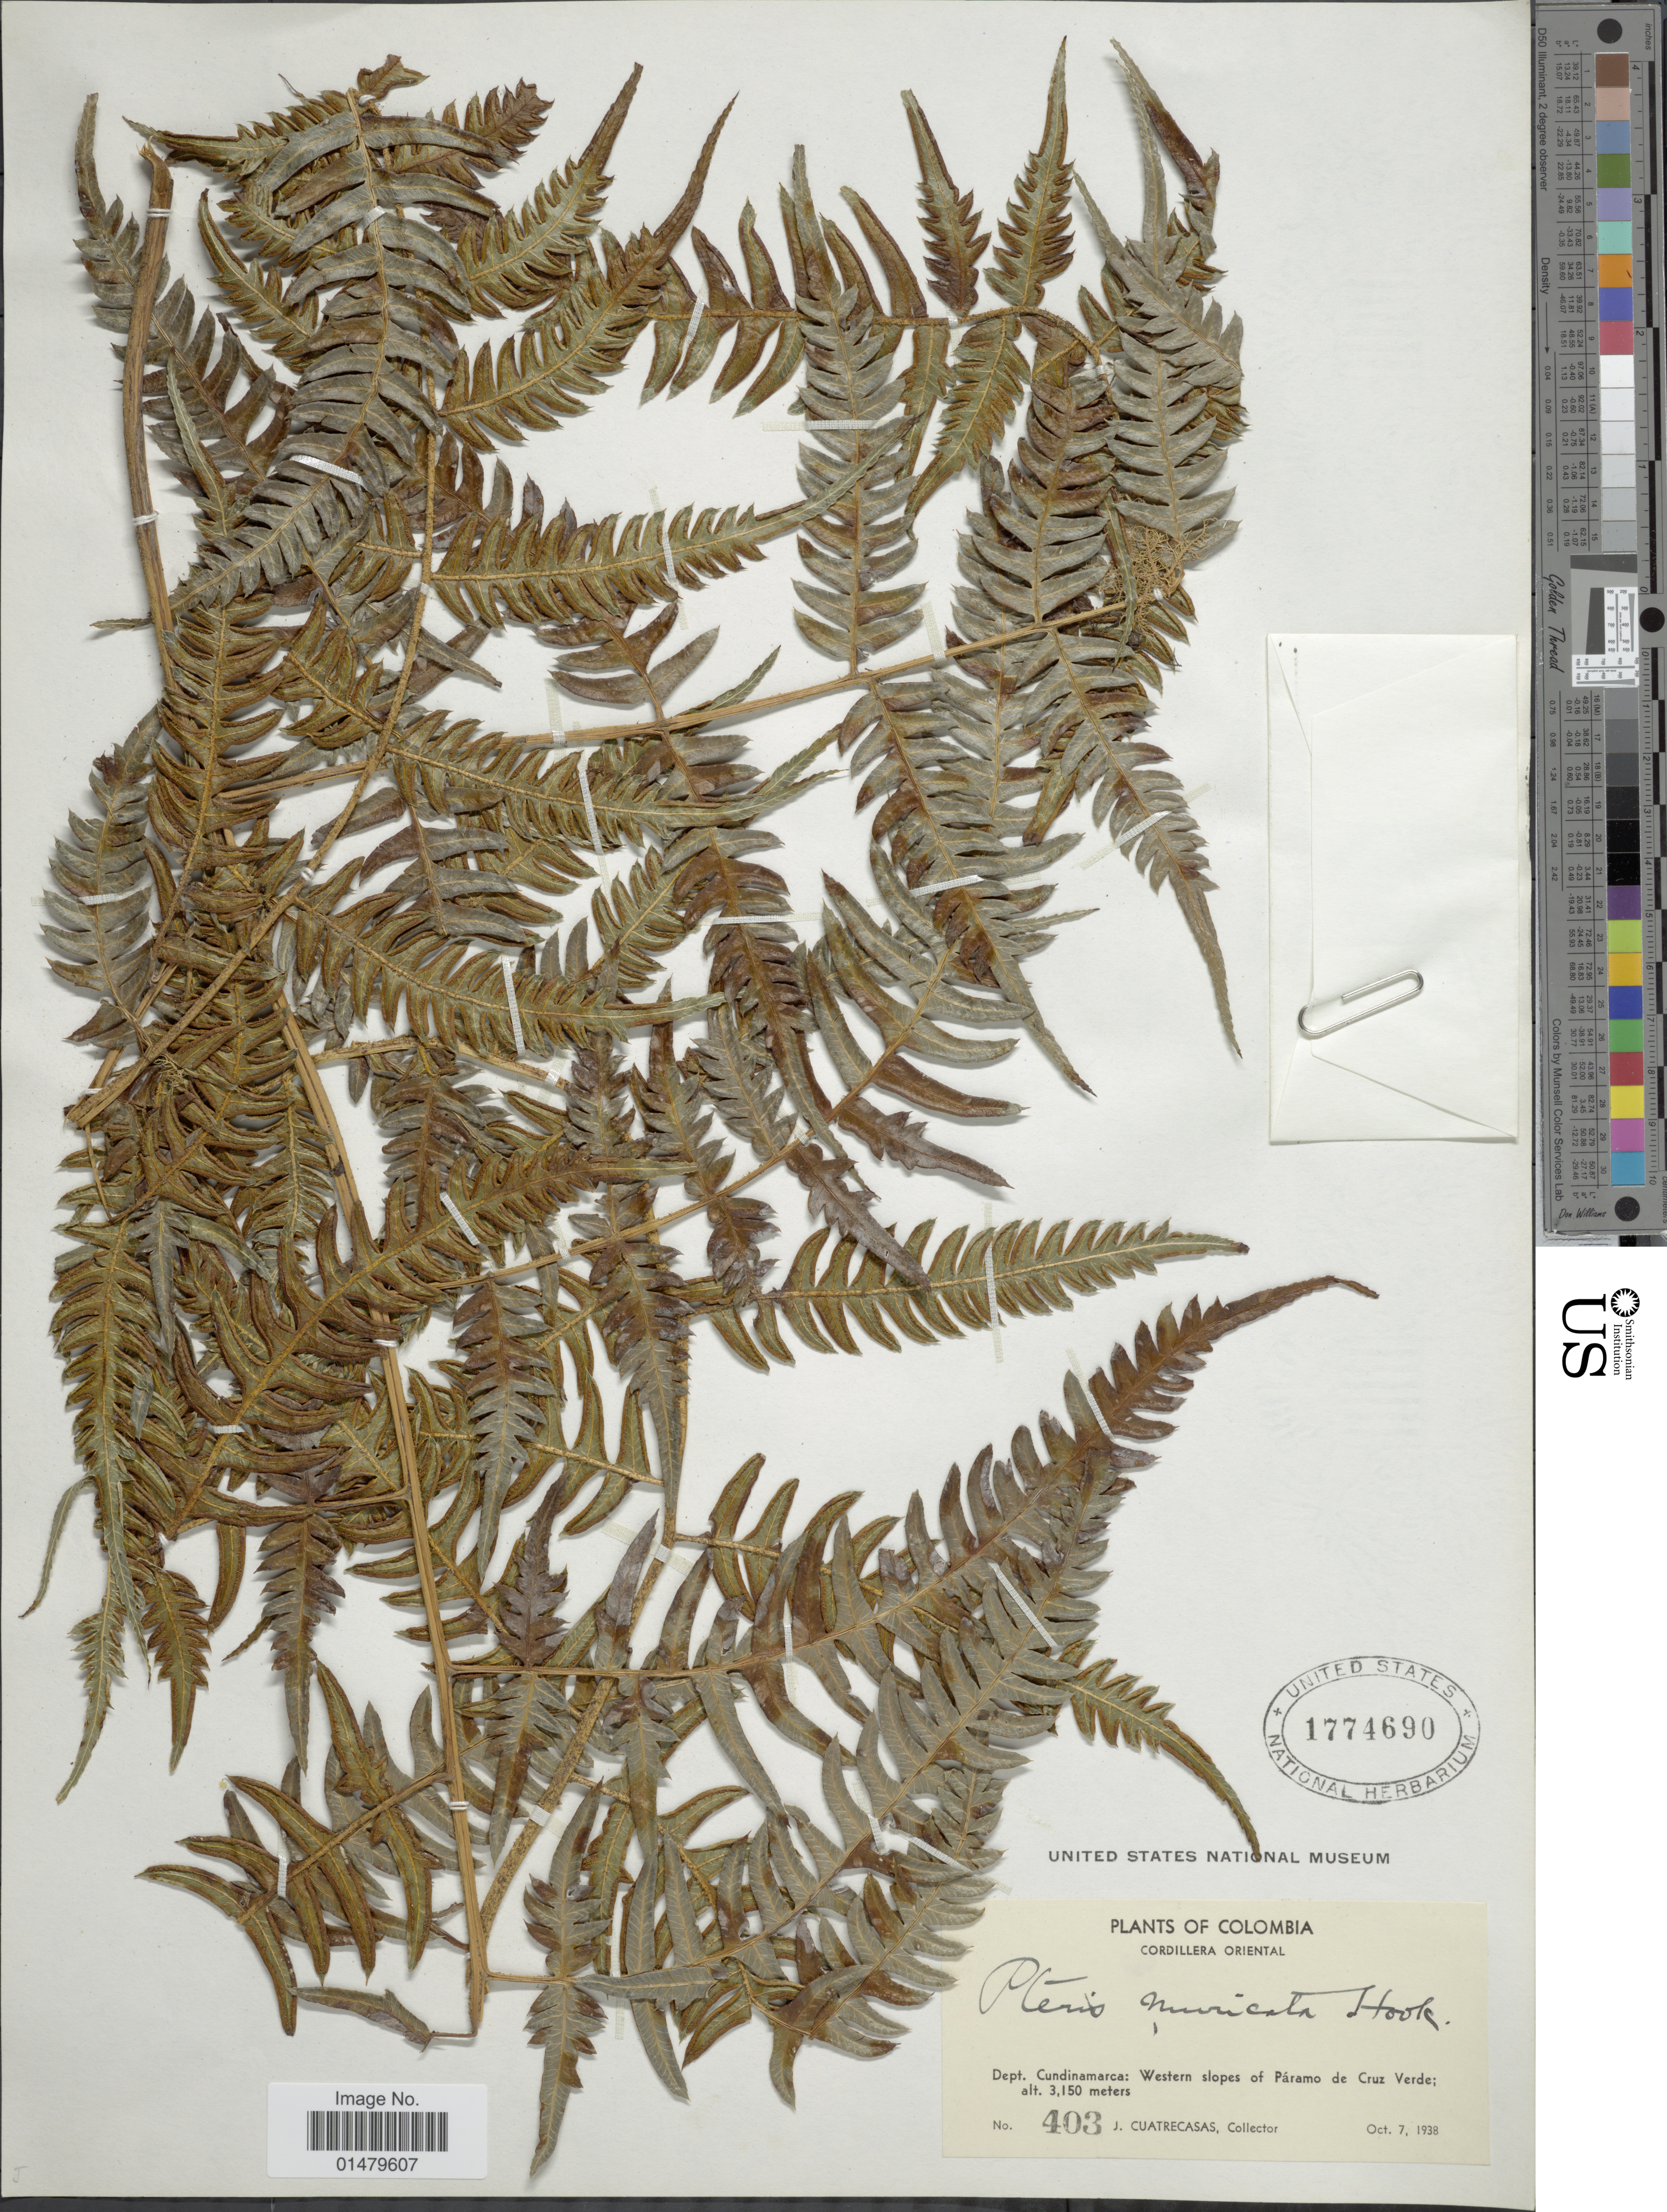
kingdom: Plantae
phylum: Tracheophyta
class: Polypodiopsida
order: Polypodiales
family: Pteridaceae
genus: Pteris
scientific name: Pteris muricata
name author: Rosenst.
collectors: J. Cuatrecasas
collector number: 403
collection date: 1938-10-07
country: Colombia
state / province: Cundinamarca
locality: Cordillera Oriental. Dept. Cundinamarca; Western slopes of Paramo de Cruz Verde.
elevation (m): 3150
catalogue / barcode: US 1774690